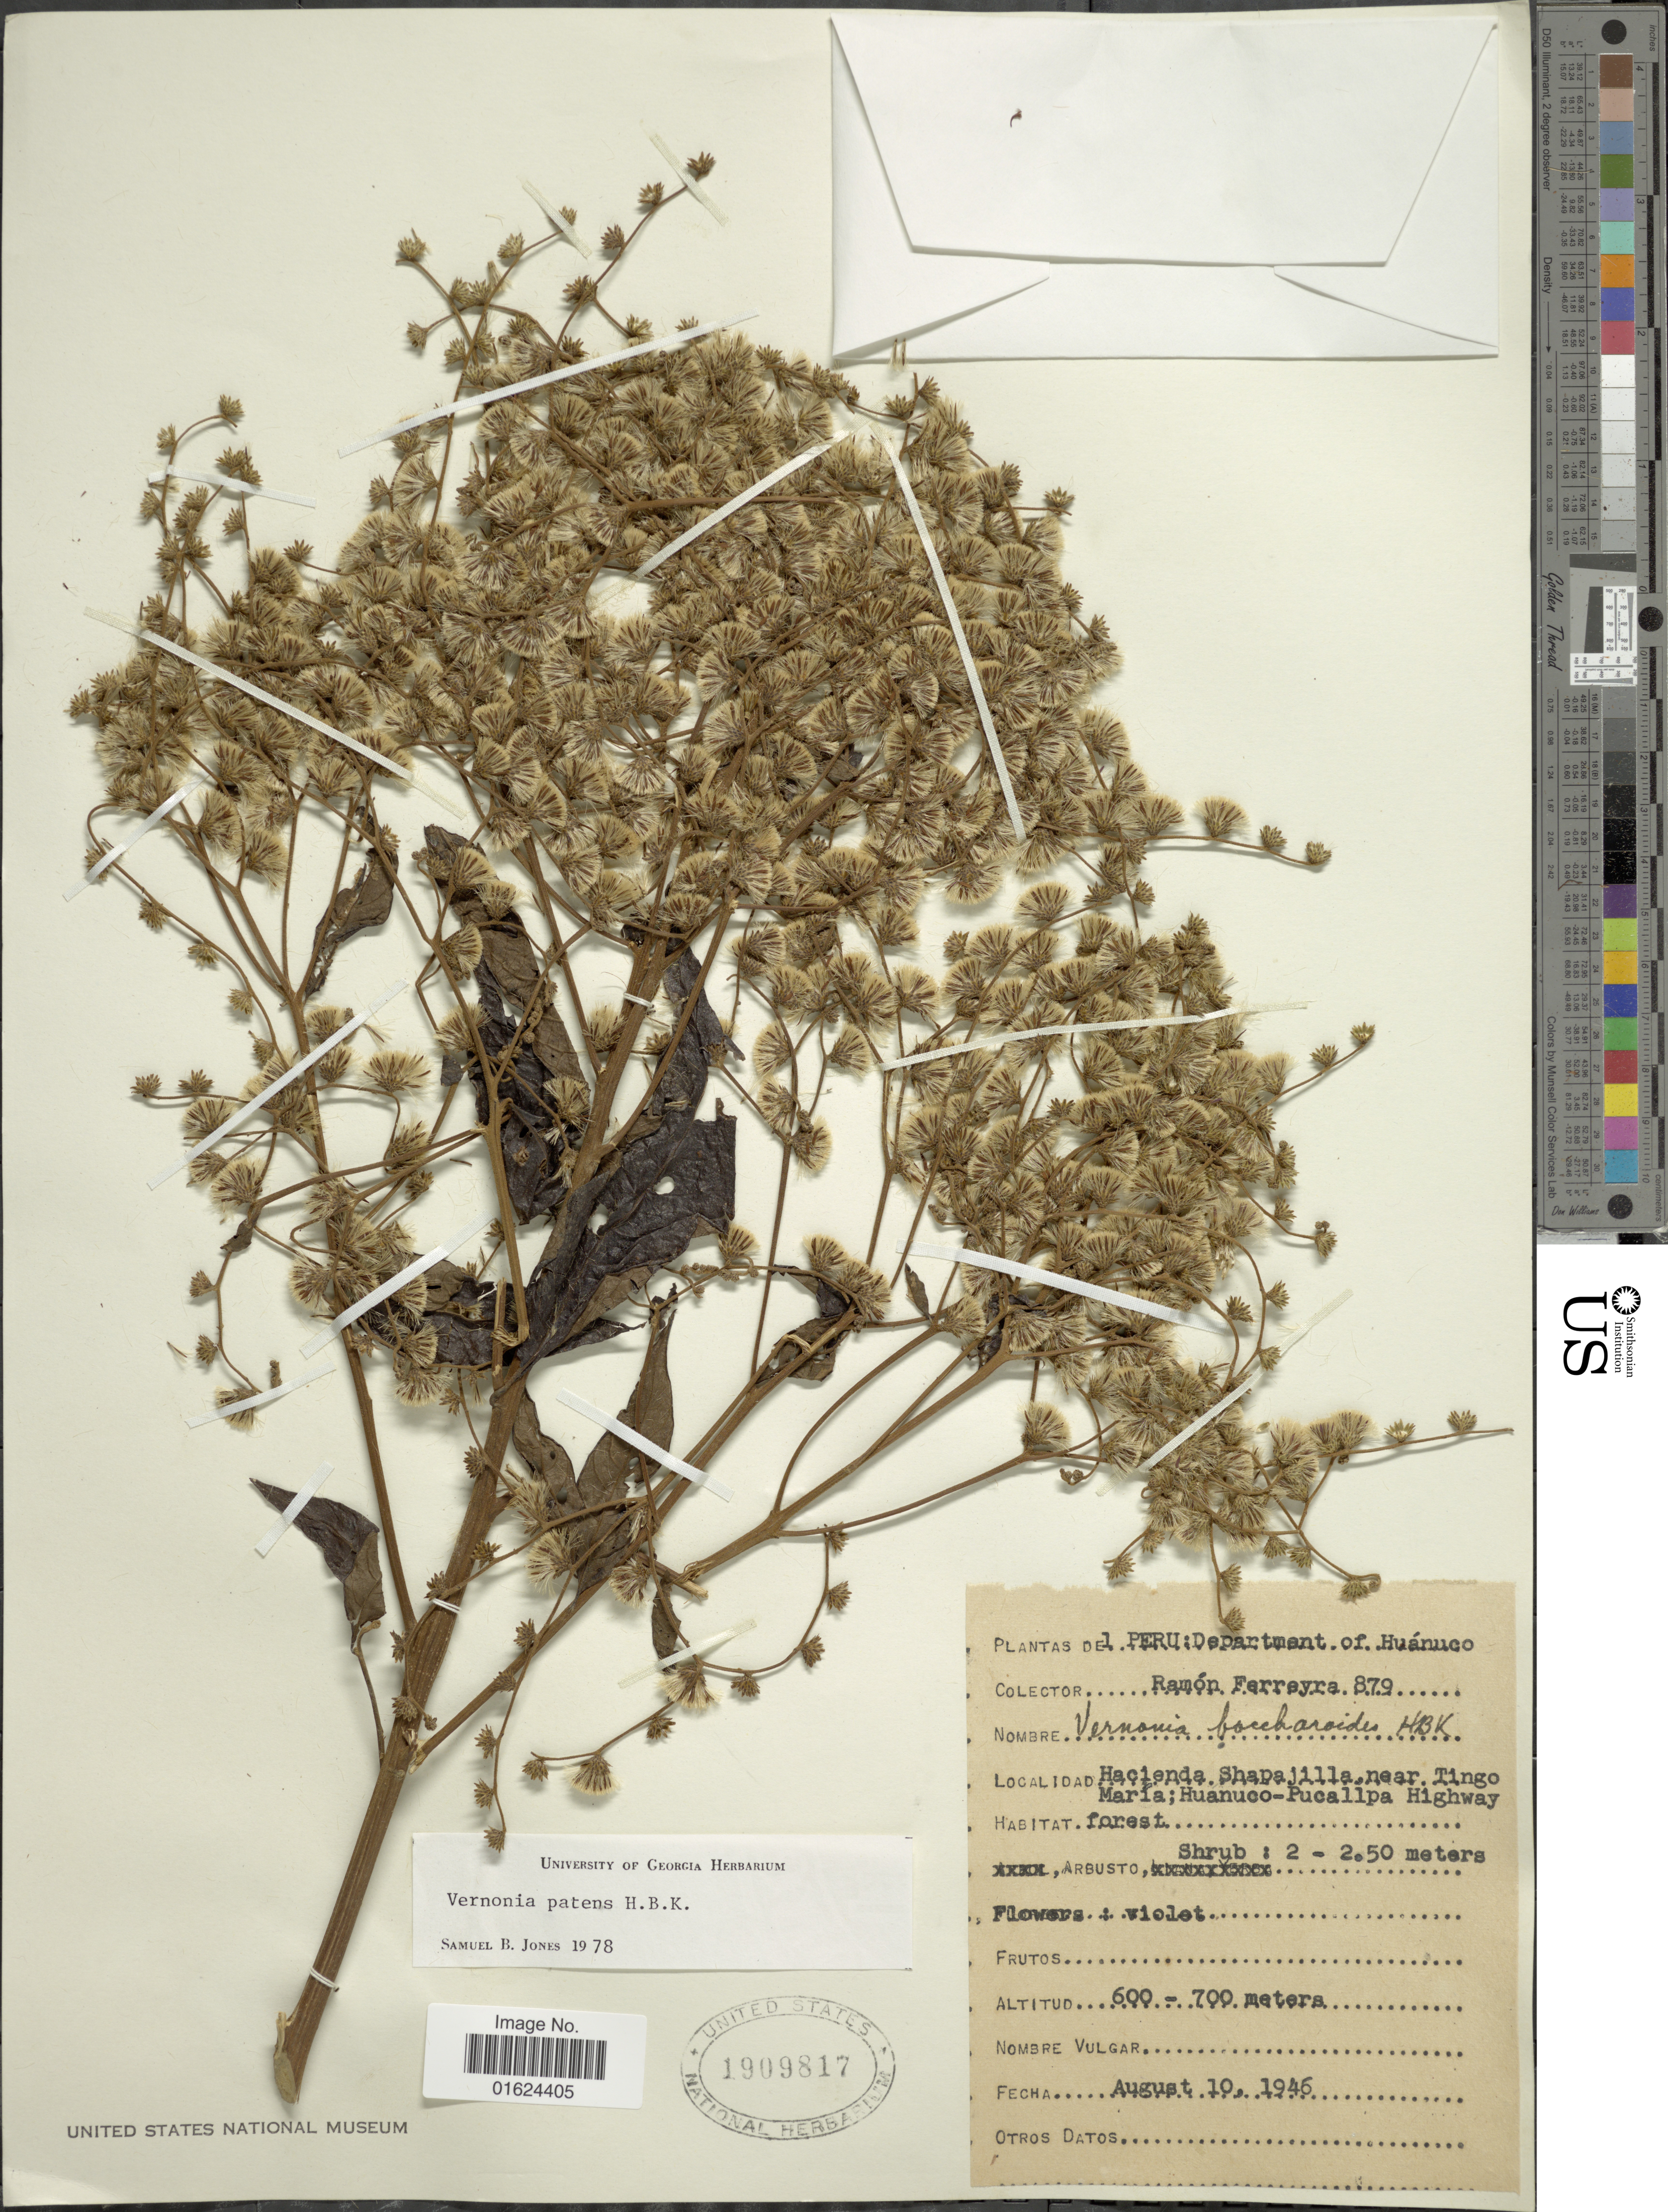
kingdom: Plantae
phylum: Tracheophyta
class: Magnoliopsida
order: Asterales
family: Asteraceae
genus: Vernonanthura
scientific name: Vernonanthura patens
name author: (Kunth) H. Rob.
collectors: R. A. Ferreyra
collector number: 879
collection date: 1946-08-10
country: Peru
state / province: Huánuco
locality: Department of Huánuco, Hacienda Shapajilla, near Tingo Maria; Huanuco-Pucallpa Highway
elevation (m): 600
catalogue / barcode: US 1909817